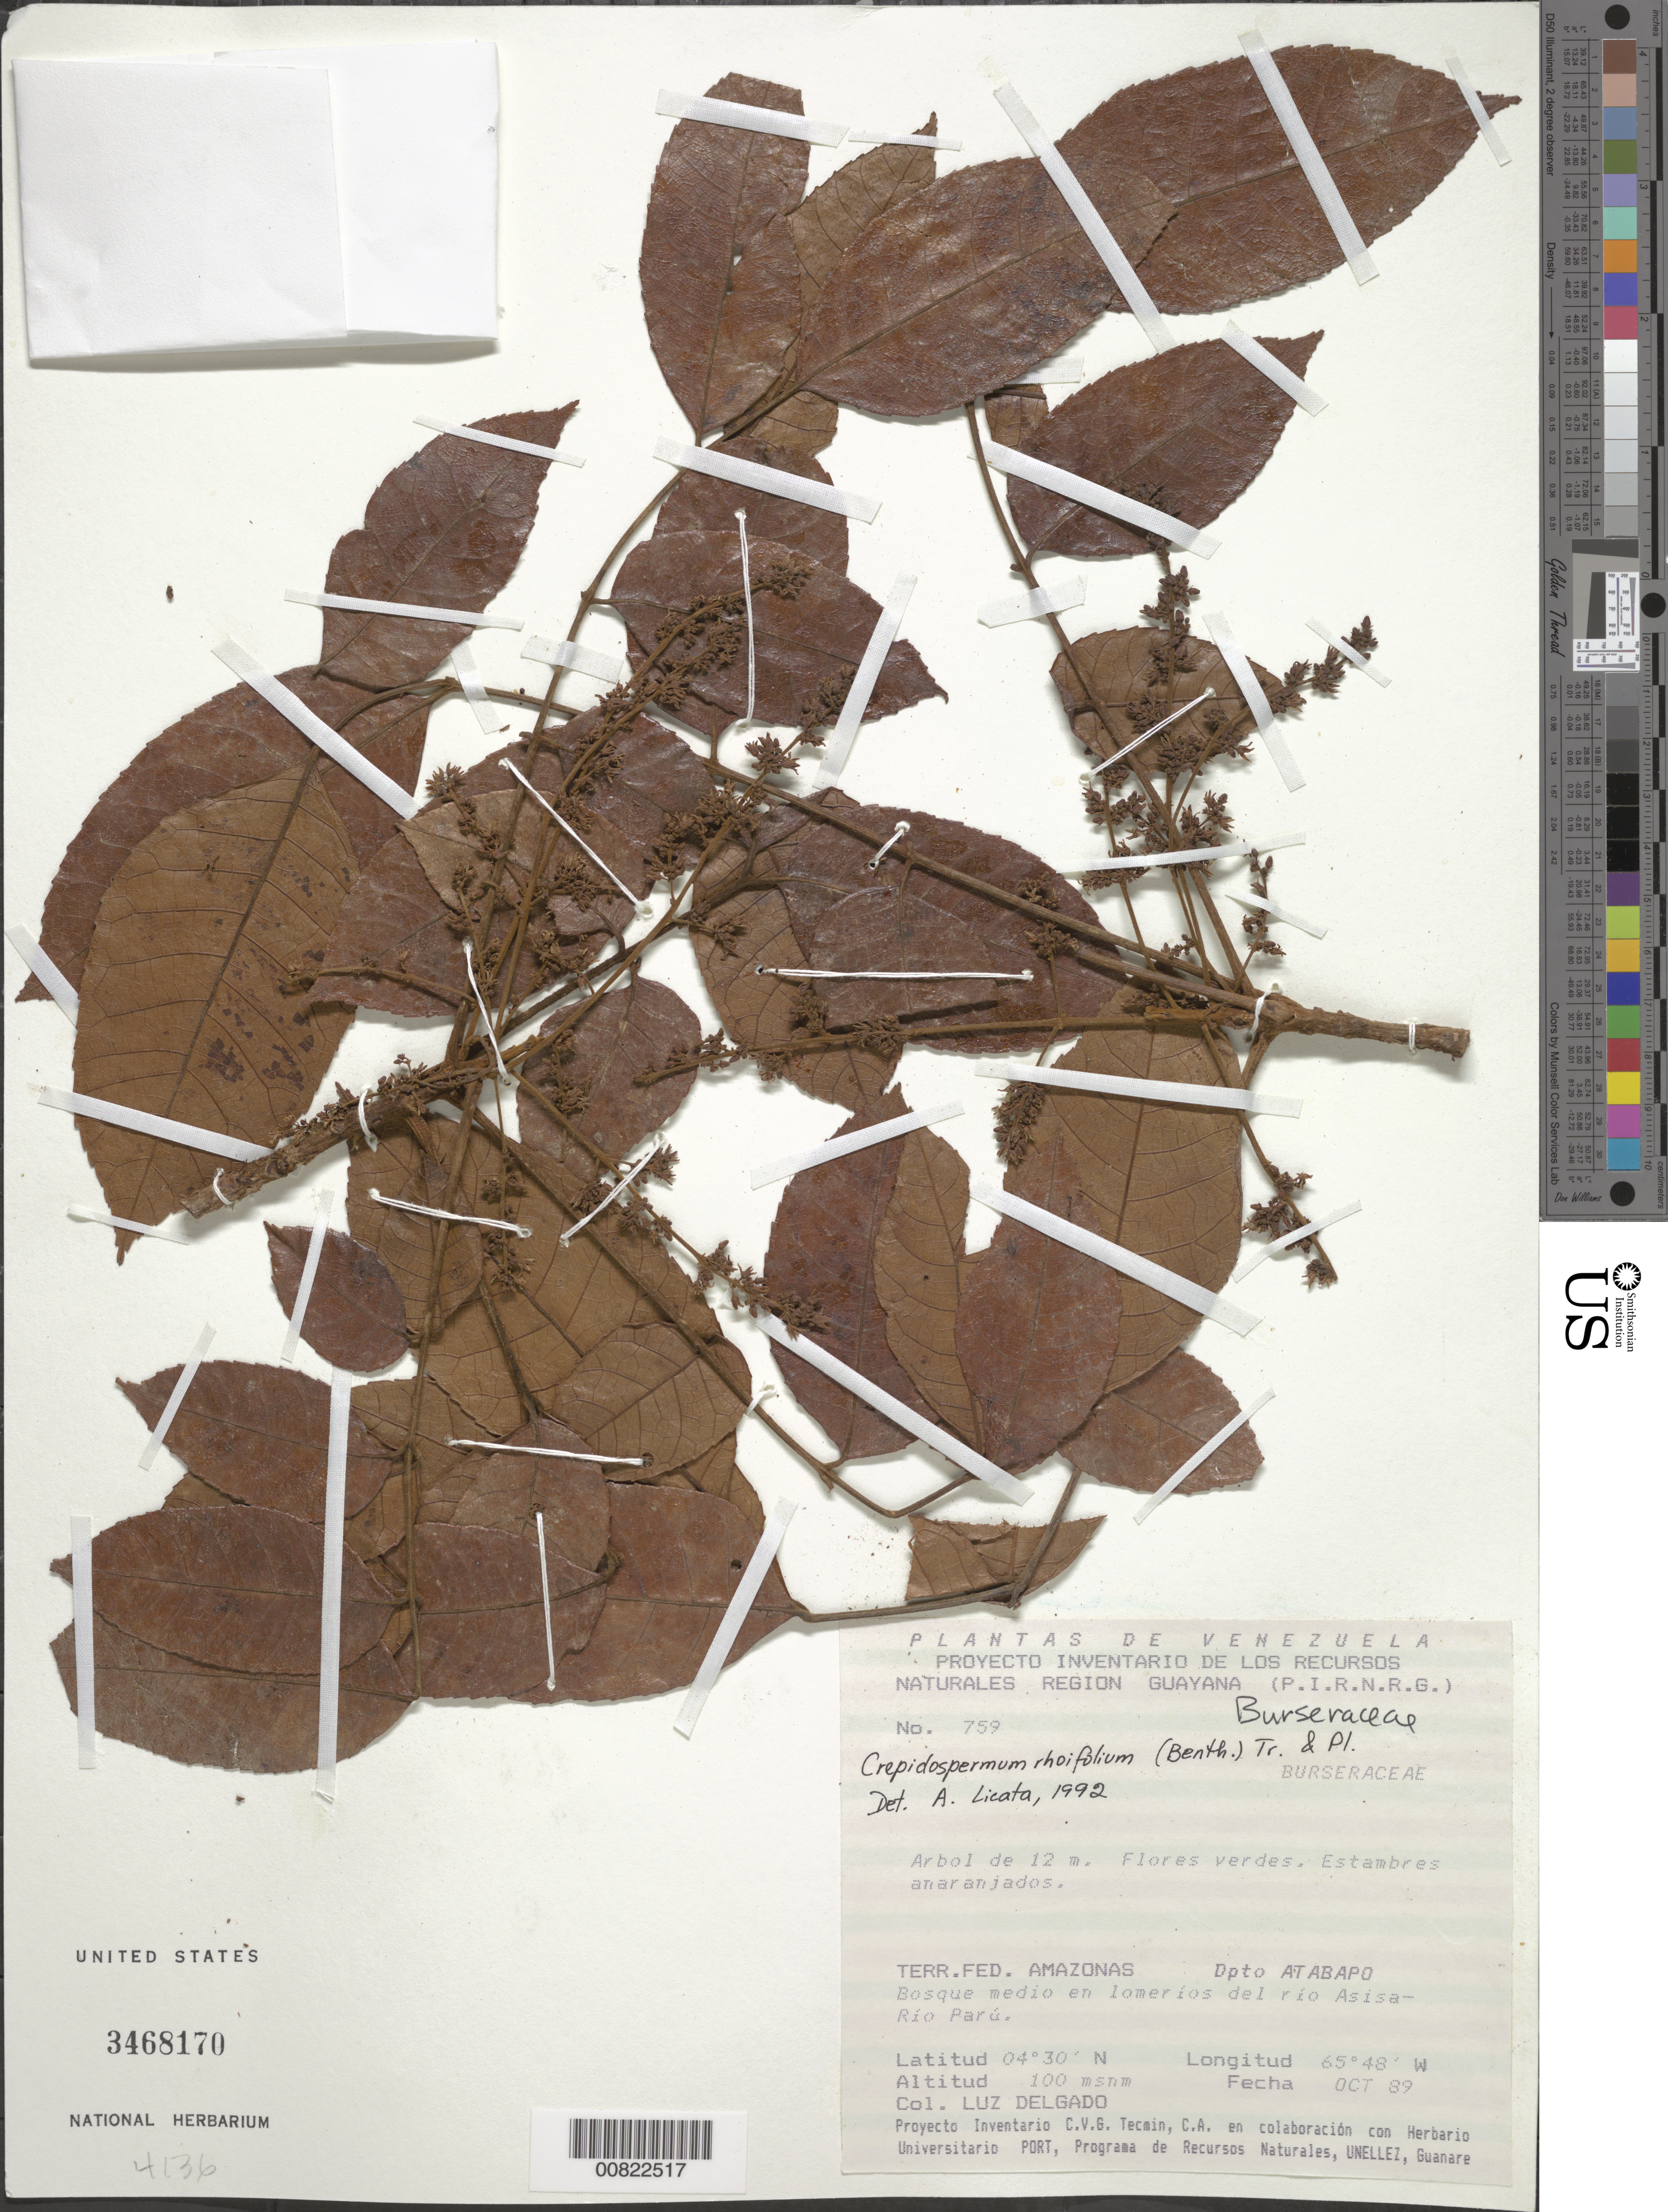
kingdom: Plantae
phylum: Tracheophyta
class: Magnoliopsida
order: Sapindales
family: Burseraceae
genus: Protium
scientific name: Protium rhoifolium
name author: (Benth.) Byng & Christenh.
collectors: L. Delgado V.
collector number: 759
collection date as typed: Oct-89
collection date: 1989-10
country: Venezuela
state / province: Amazonas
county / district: Atabapo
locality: Río Asisa-Río Parú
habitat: Bosque medio en lomerios del rio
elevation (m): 100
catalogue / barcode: US 3468170